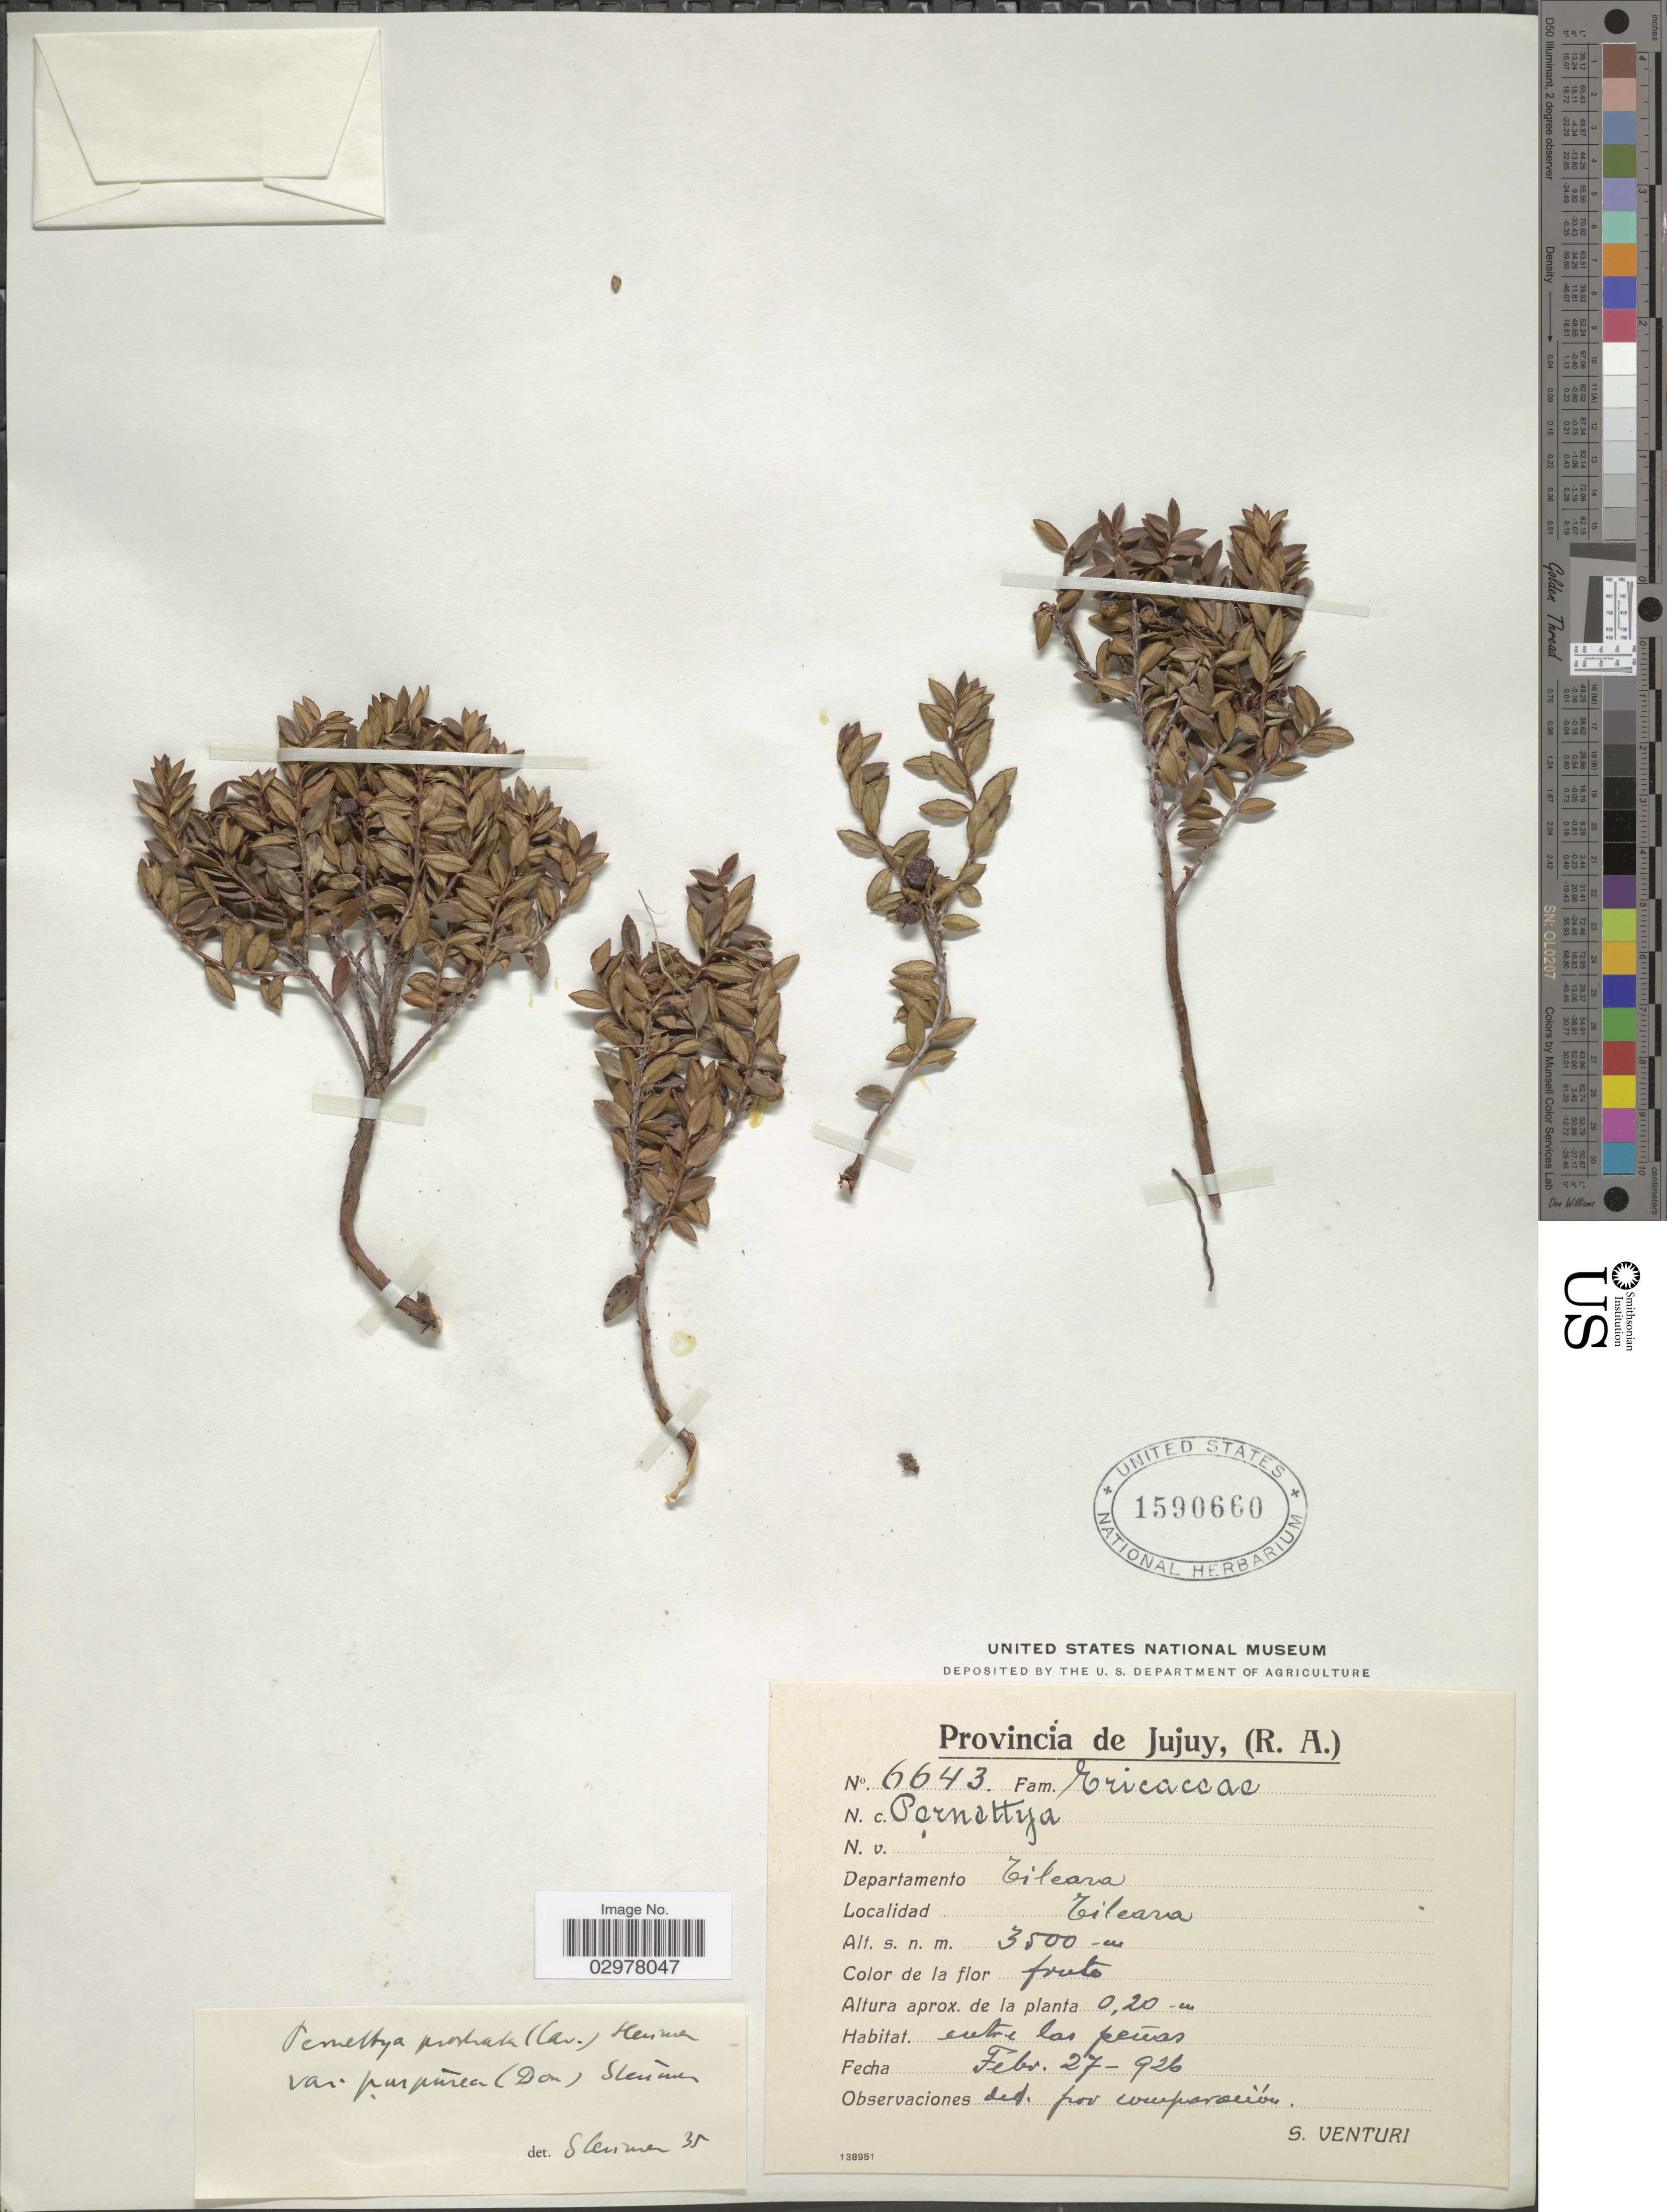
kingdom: Plantae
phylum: Tracheophyta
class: Magnoliopsida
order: Ericales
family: Ericaceae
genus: Pernettya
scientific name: Pernettya prostrata var. purpurea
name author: (D. Don ex G. Don) Sleumer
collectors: S. Venturi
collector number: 6643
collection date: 1926-02-27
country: Argentina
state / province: Jujuy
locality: (R.A.), Departamento Tilcara, Tilcara.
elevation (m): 3500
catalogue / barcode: US 1590660